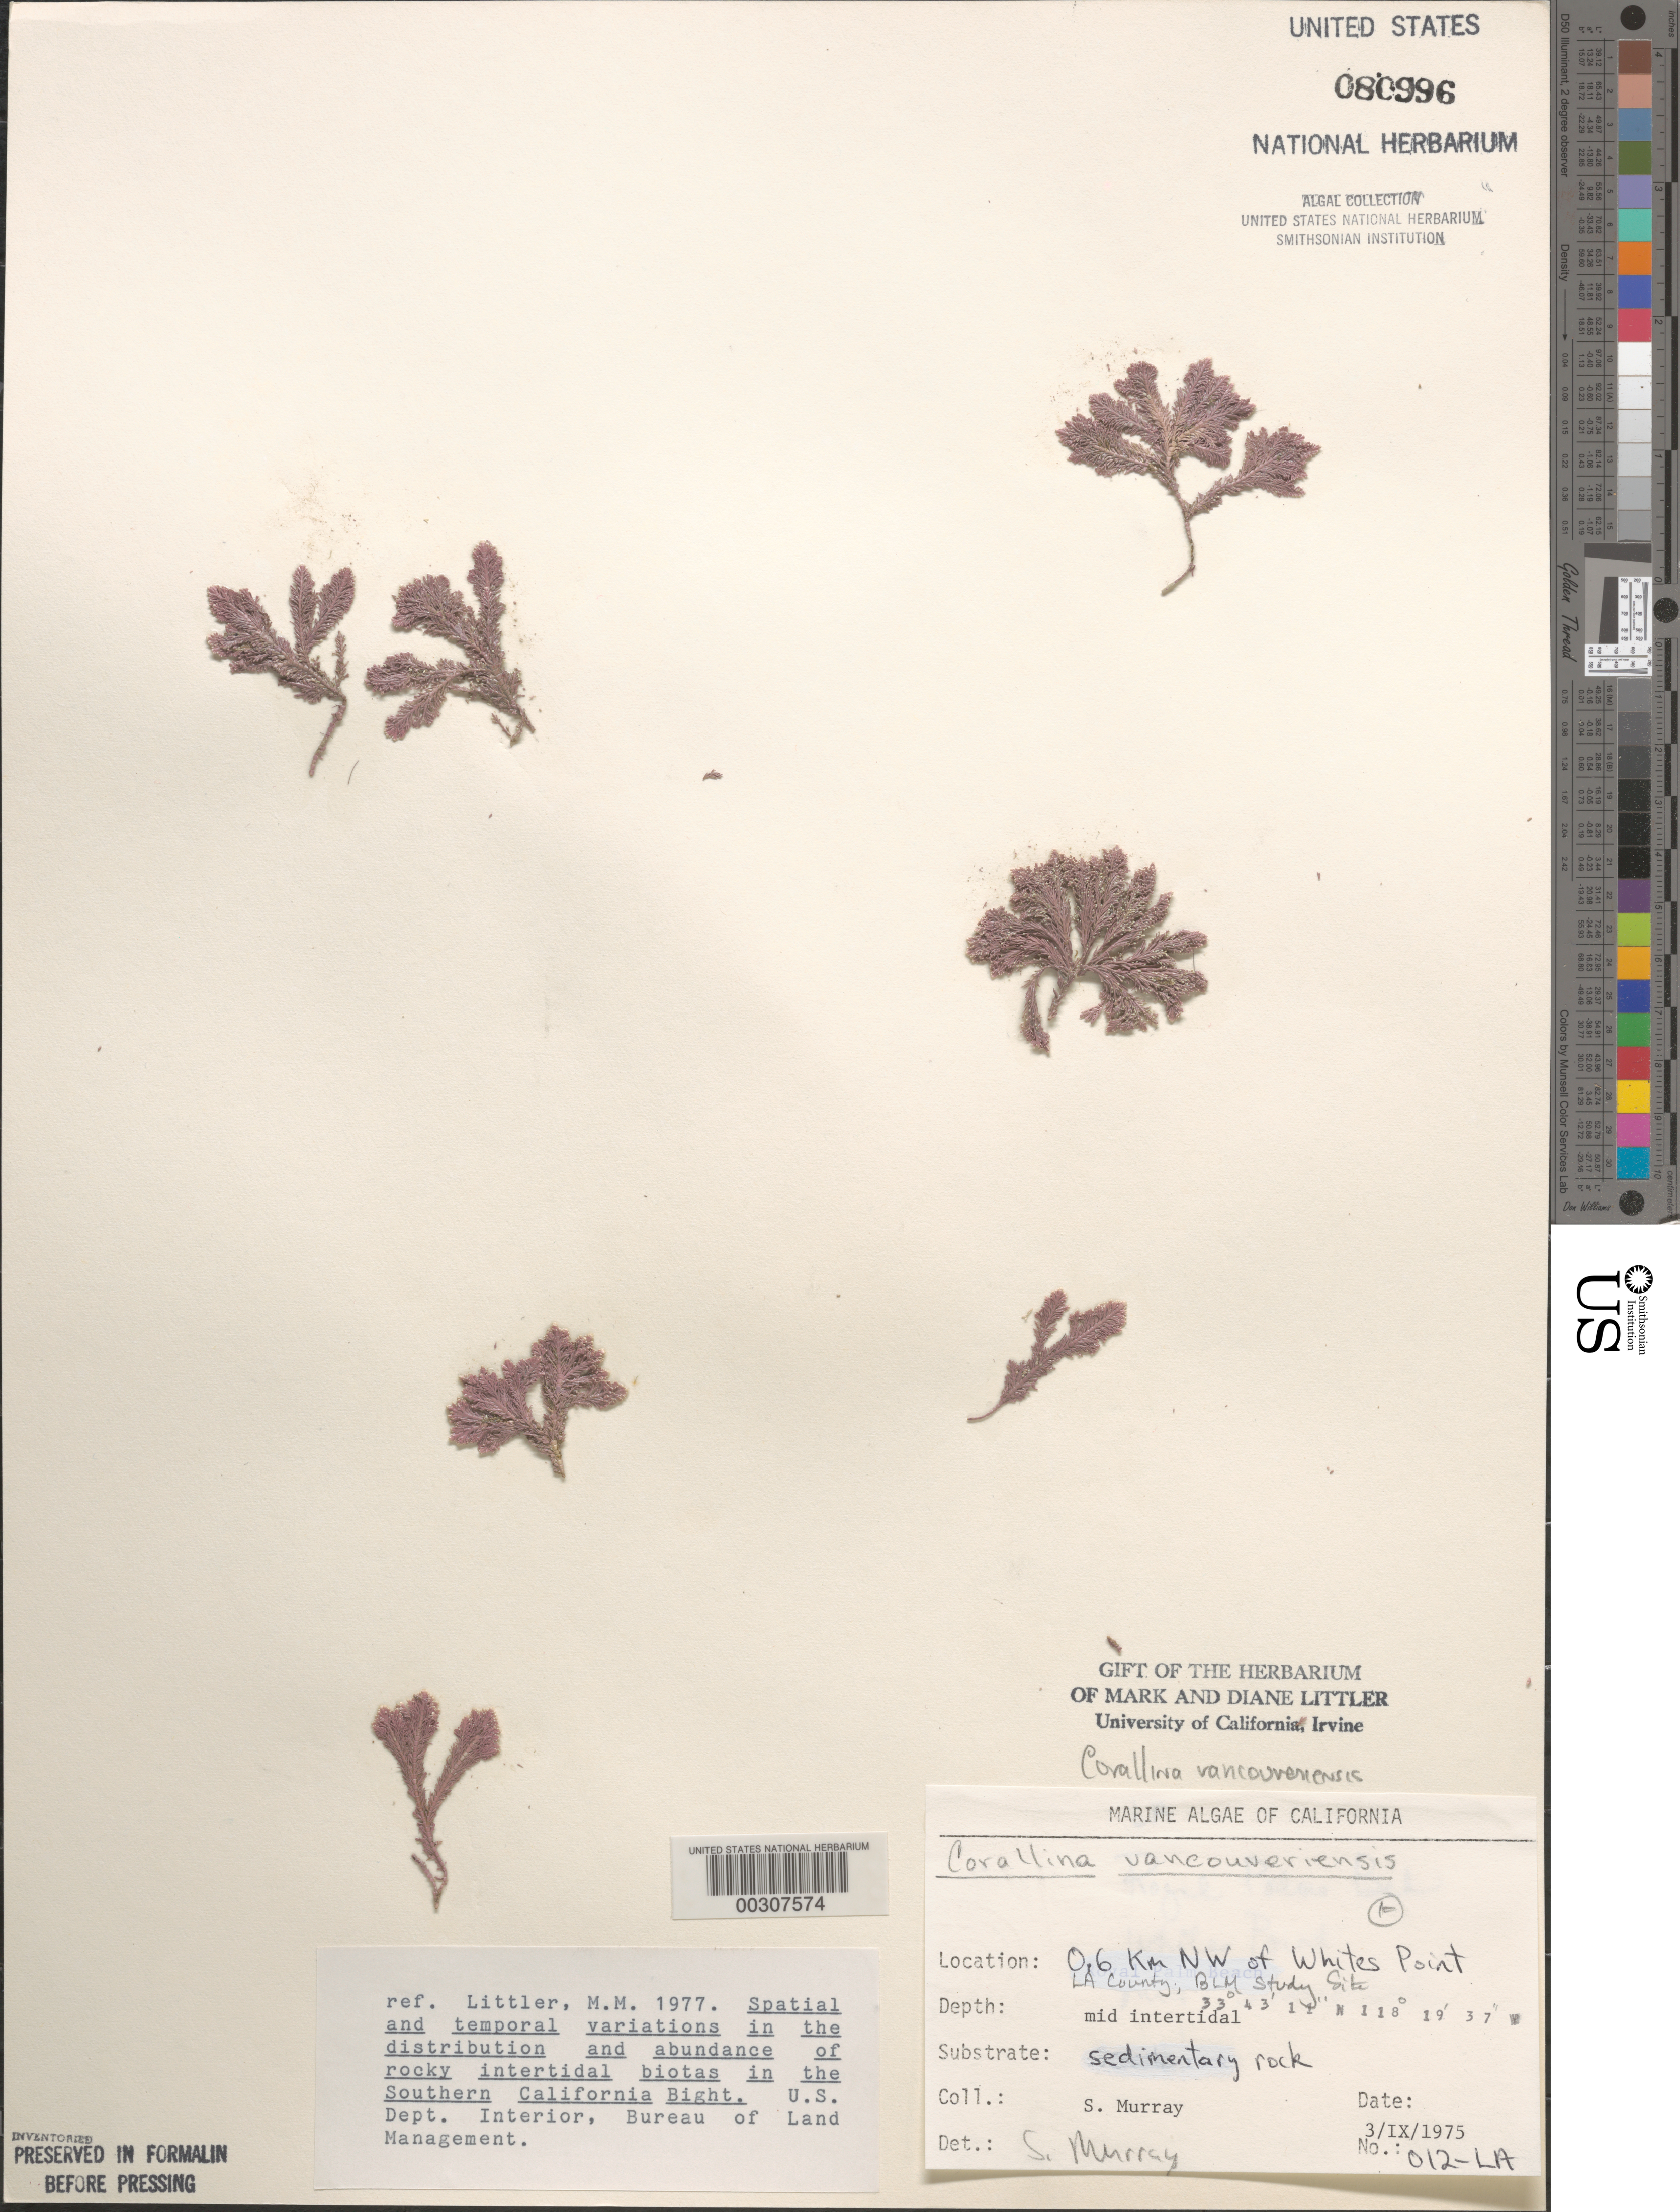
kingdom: Plantae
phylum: Rhodophyta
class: Florideophyceae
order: Corallinales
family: Corallinaceae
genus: Corallina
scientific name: Corallina vancouveriensis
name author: Yendo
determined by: Murray, S. N.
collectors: S. N. Murray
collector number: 012-la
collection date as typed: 03 Sep 1975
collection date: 1975-09-03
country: United States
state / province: California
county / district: Los Angeles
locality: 0.6 km northwest of Whites Point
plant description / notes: BLM-SOCALBIGHT Rocky Intertidal Survey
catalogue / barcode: US 80996